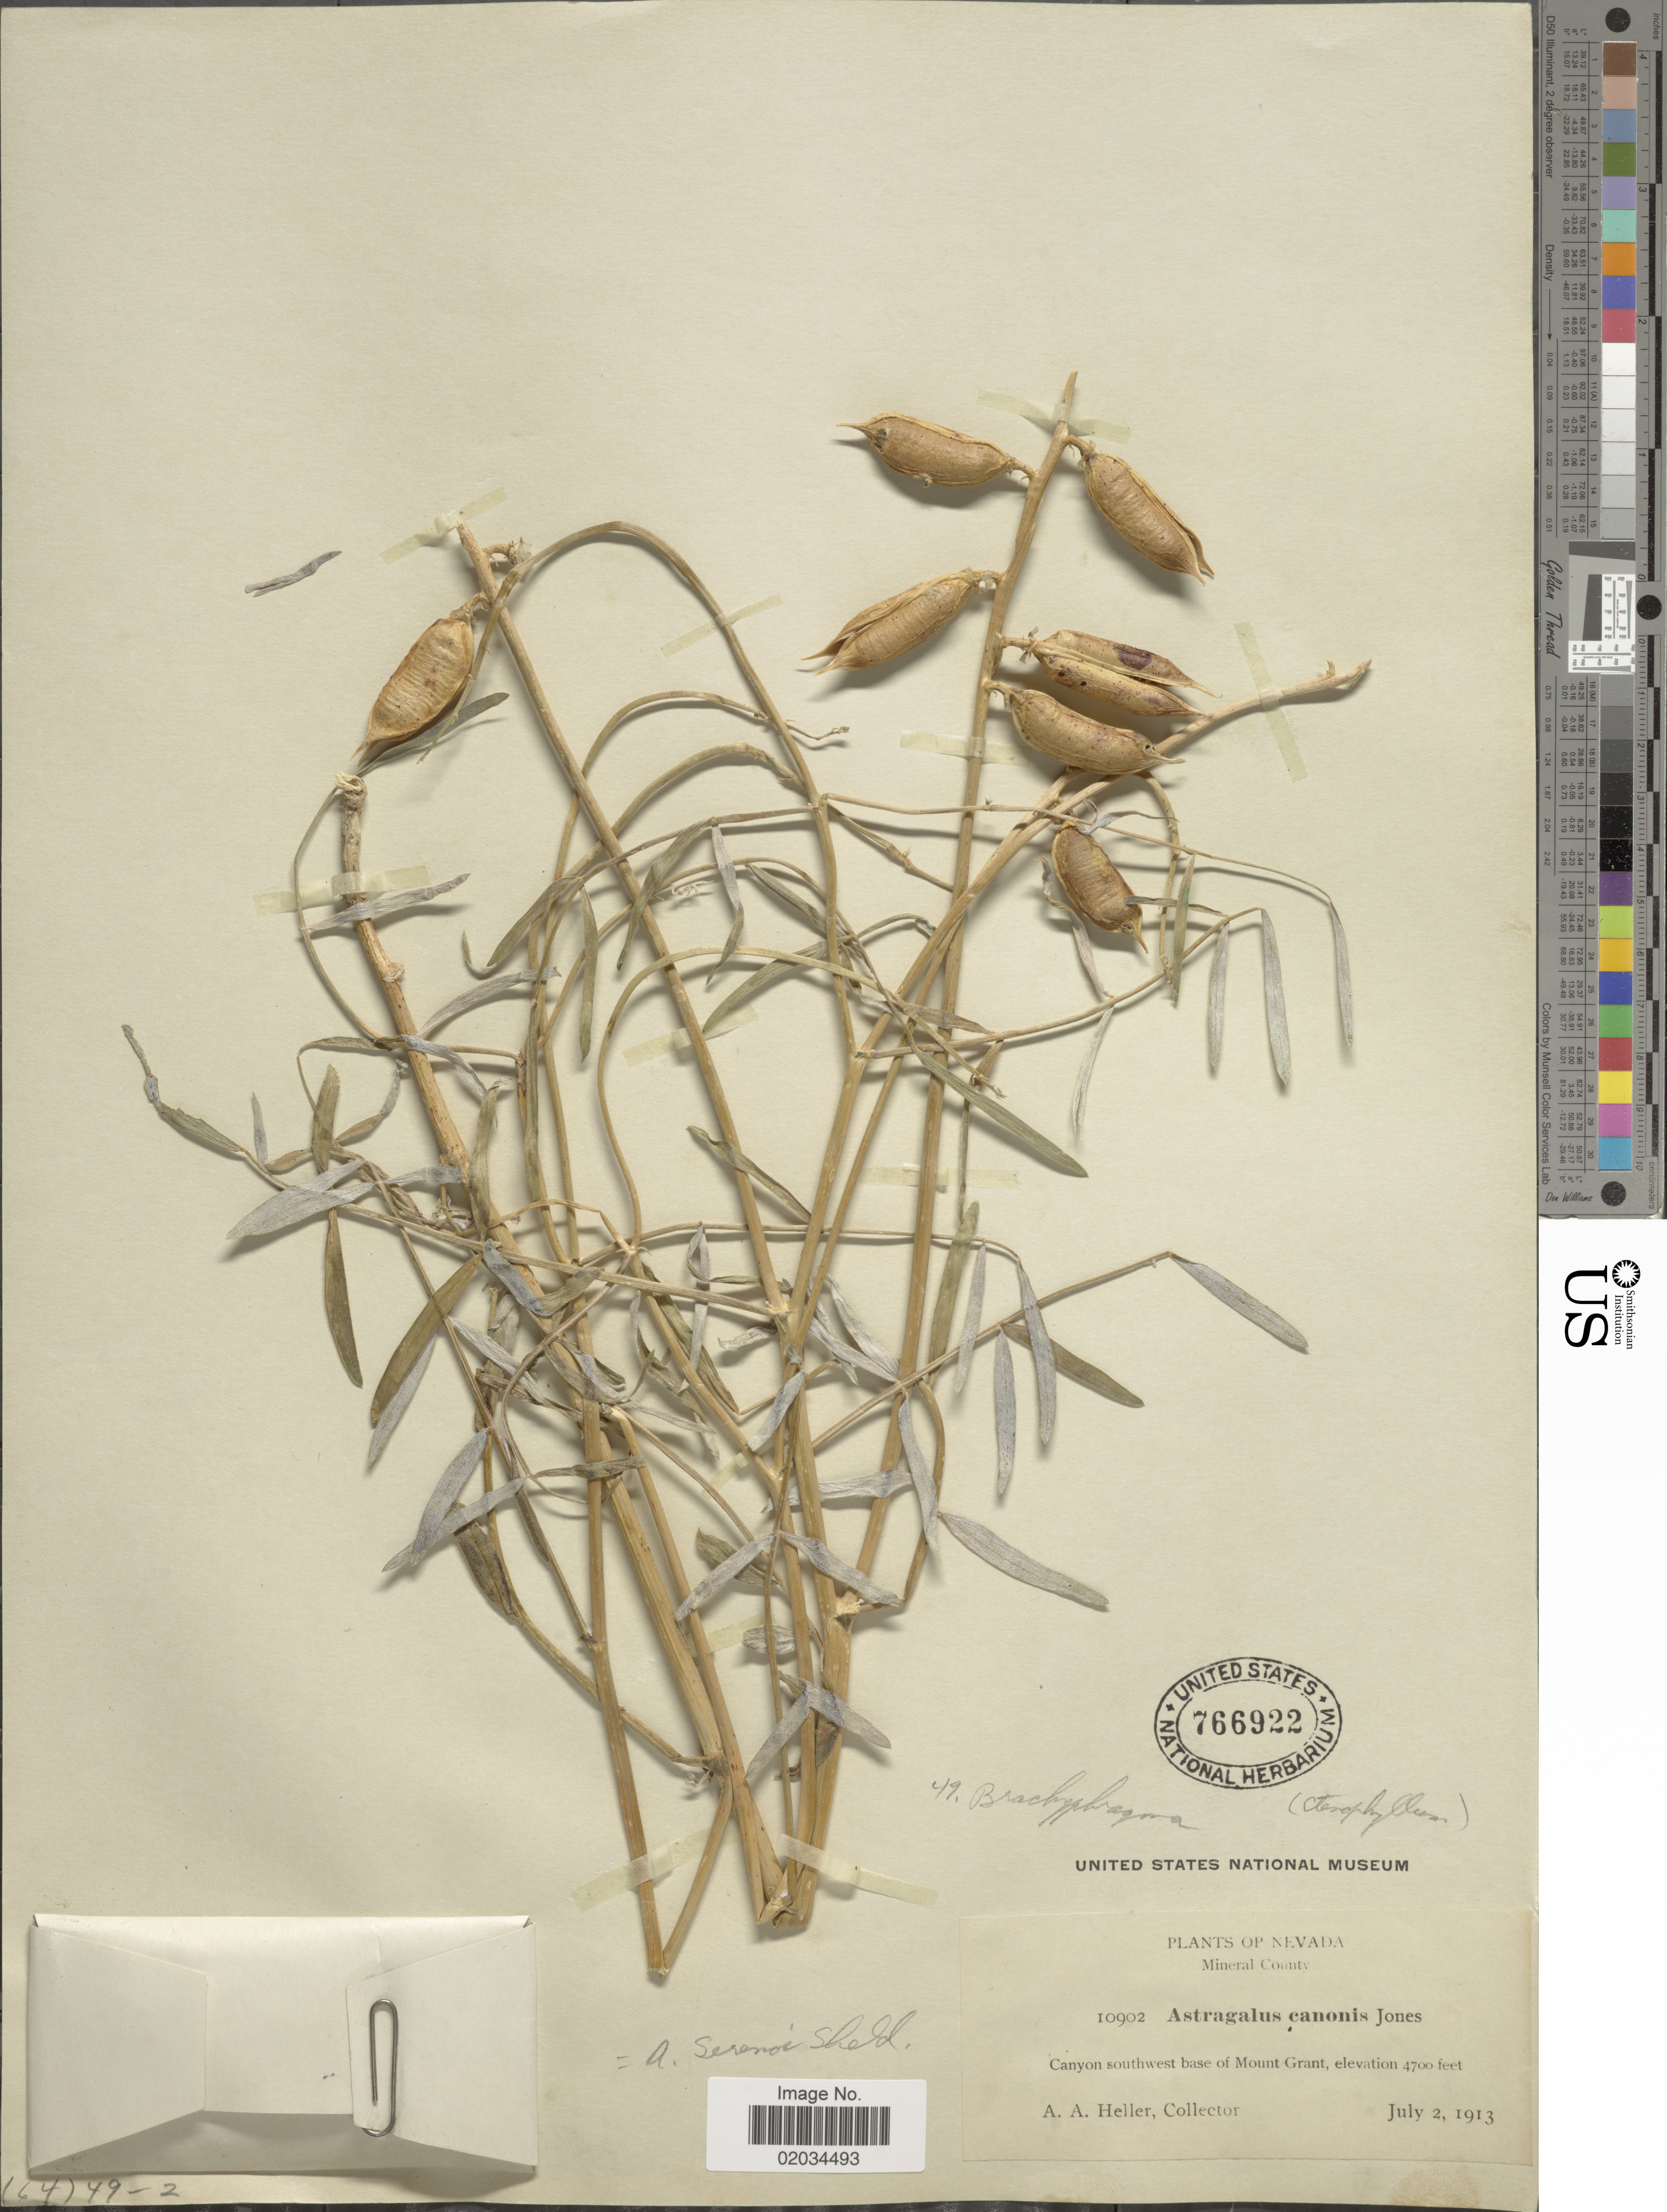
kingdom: Plantae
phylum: Tracheophyta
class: Magnoliopsida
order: Fabales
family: Fabaceae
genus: Astragalus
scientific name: Astragalus serenoi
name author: (Kuntze) E. Sheld.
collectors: A. A. Heller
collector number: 10902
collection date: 1913-07-02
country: United States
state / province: Nevada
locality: Mineral County, Canyon southwest base of Mount Grant.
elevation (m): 1433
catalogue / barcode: US 766922